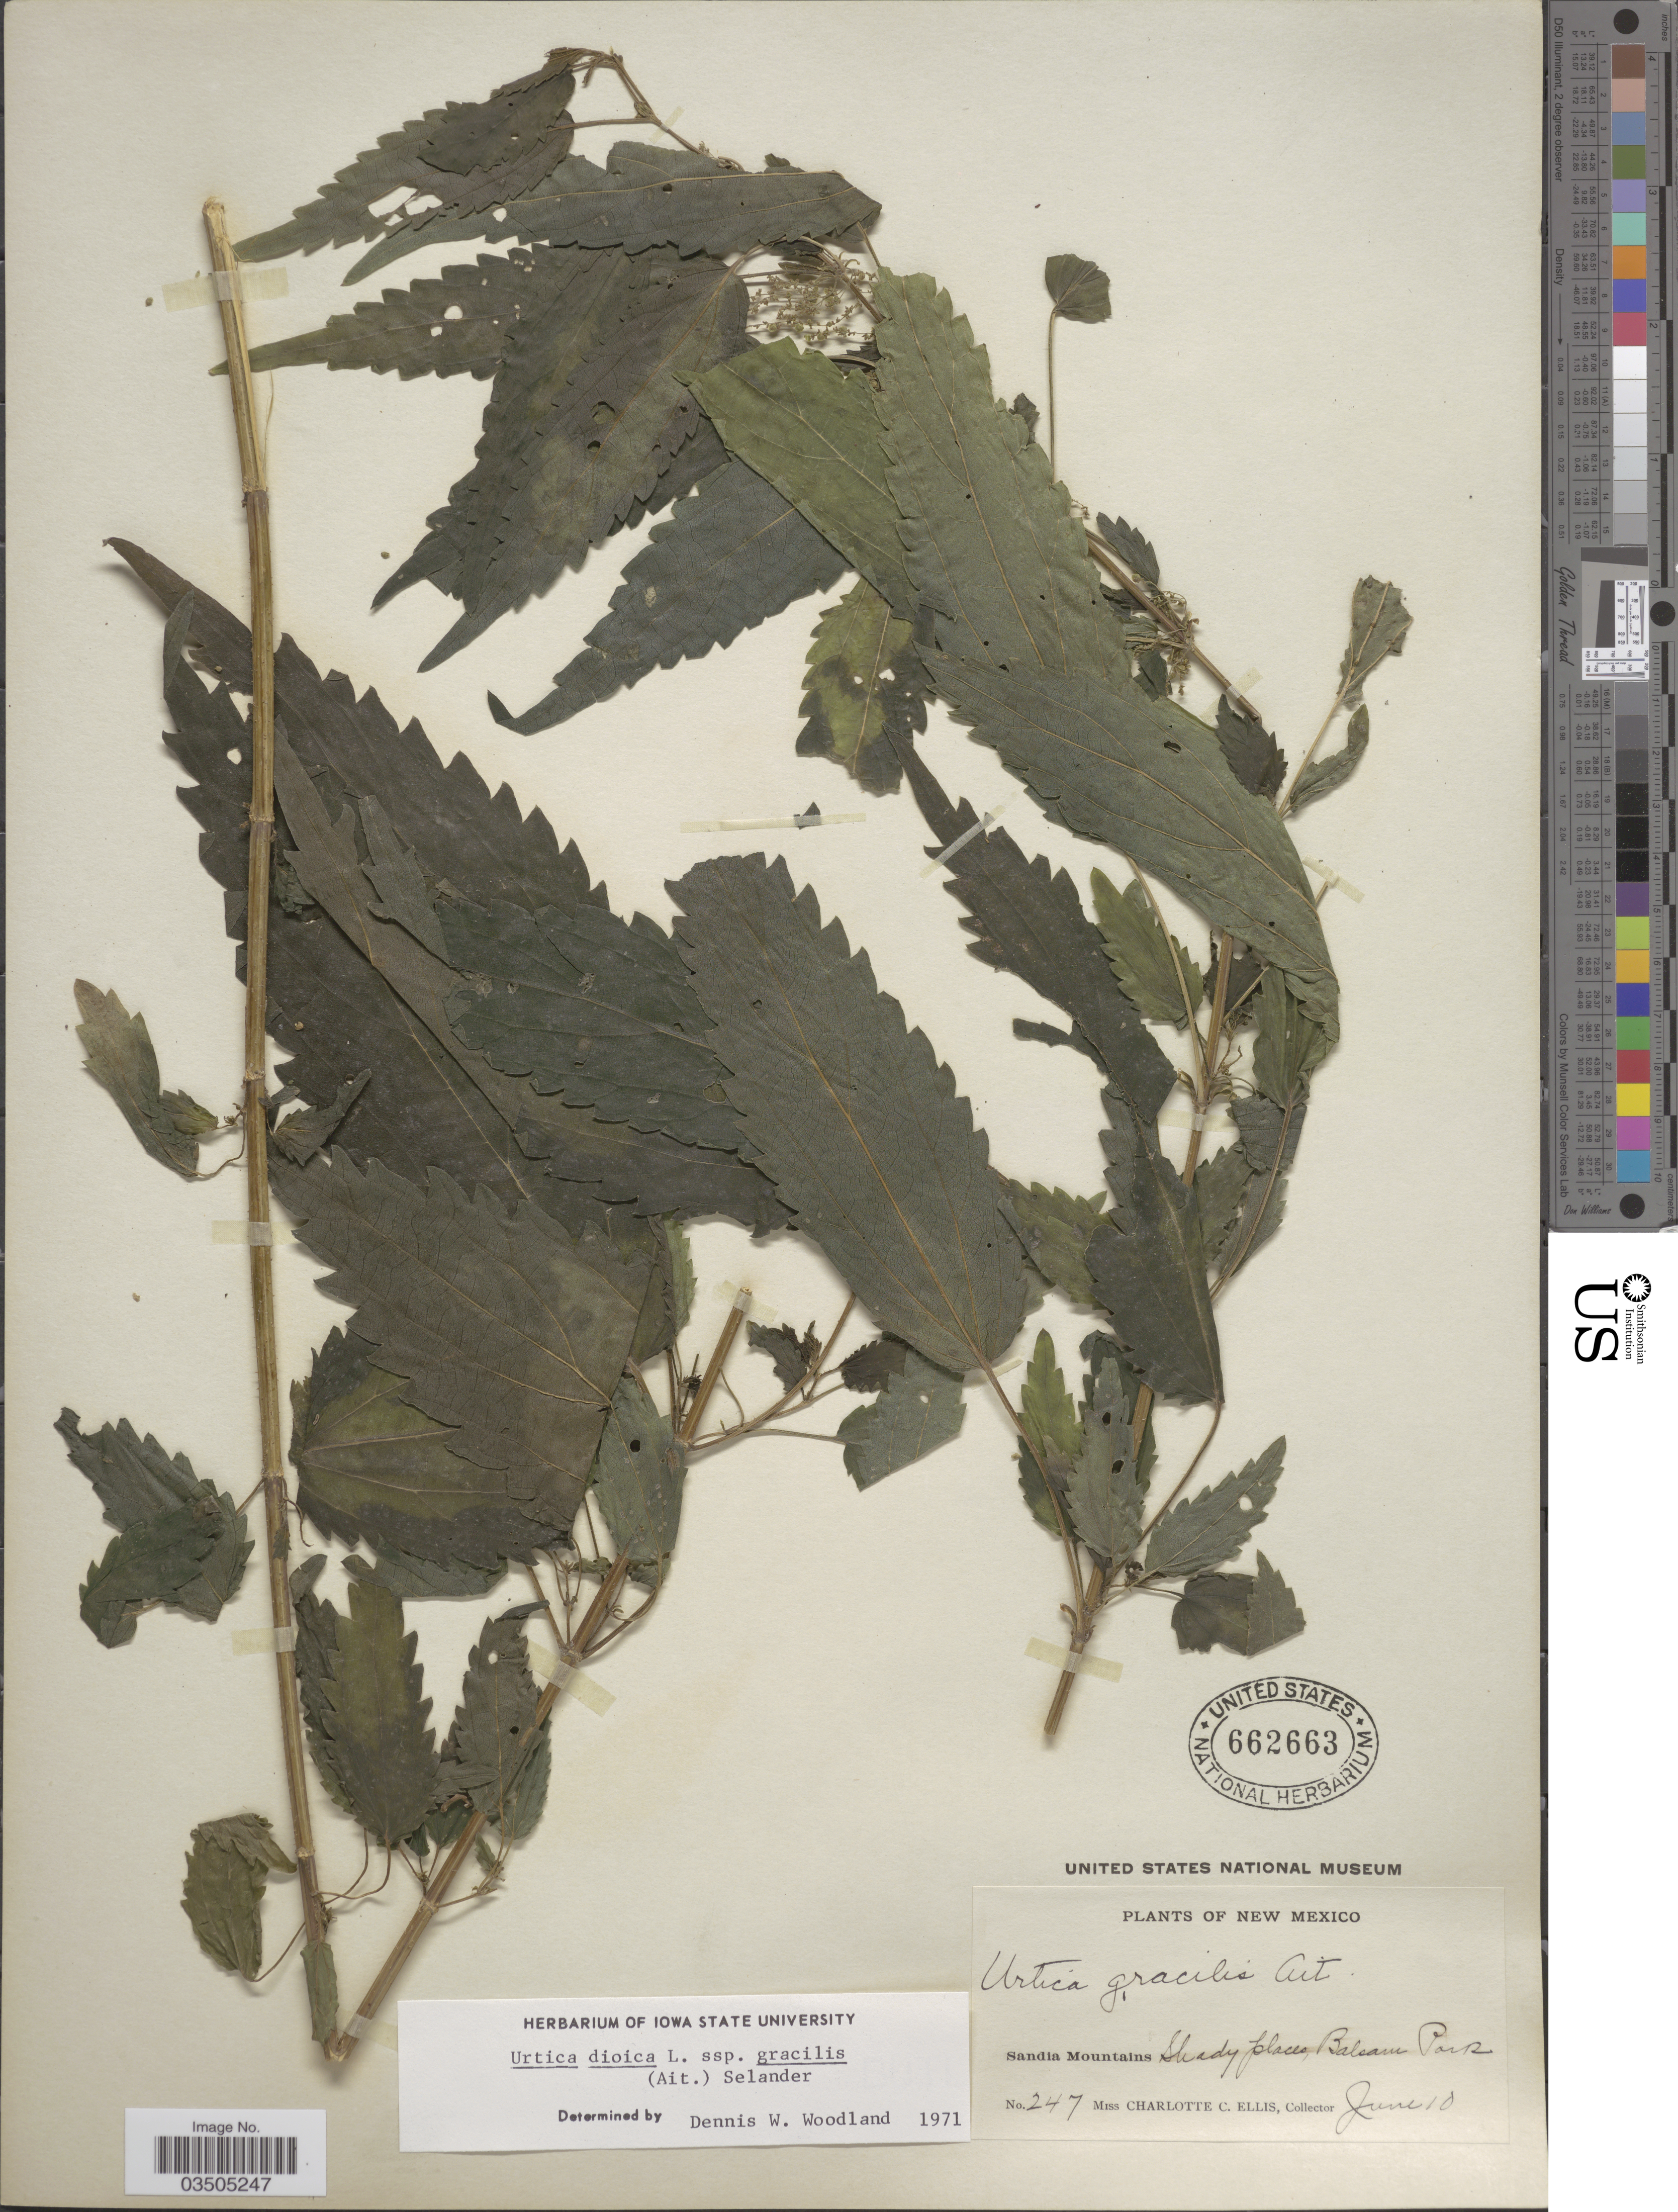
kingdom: Plantae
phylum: Tracheophyta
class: Magnoliopsida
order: Rosales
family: Urticaceae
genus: Urtica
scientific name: Urtica dioica subsp. gracilis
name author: L.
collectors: C. C. Ellis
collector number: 247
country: United States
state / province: New Mexico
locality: Sandia Mountains. Balsam Park.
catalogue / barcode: US 662663